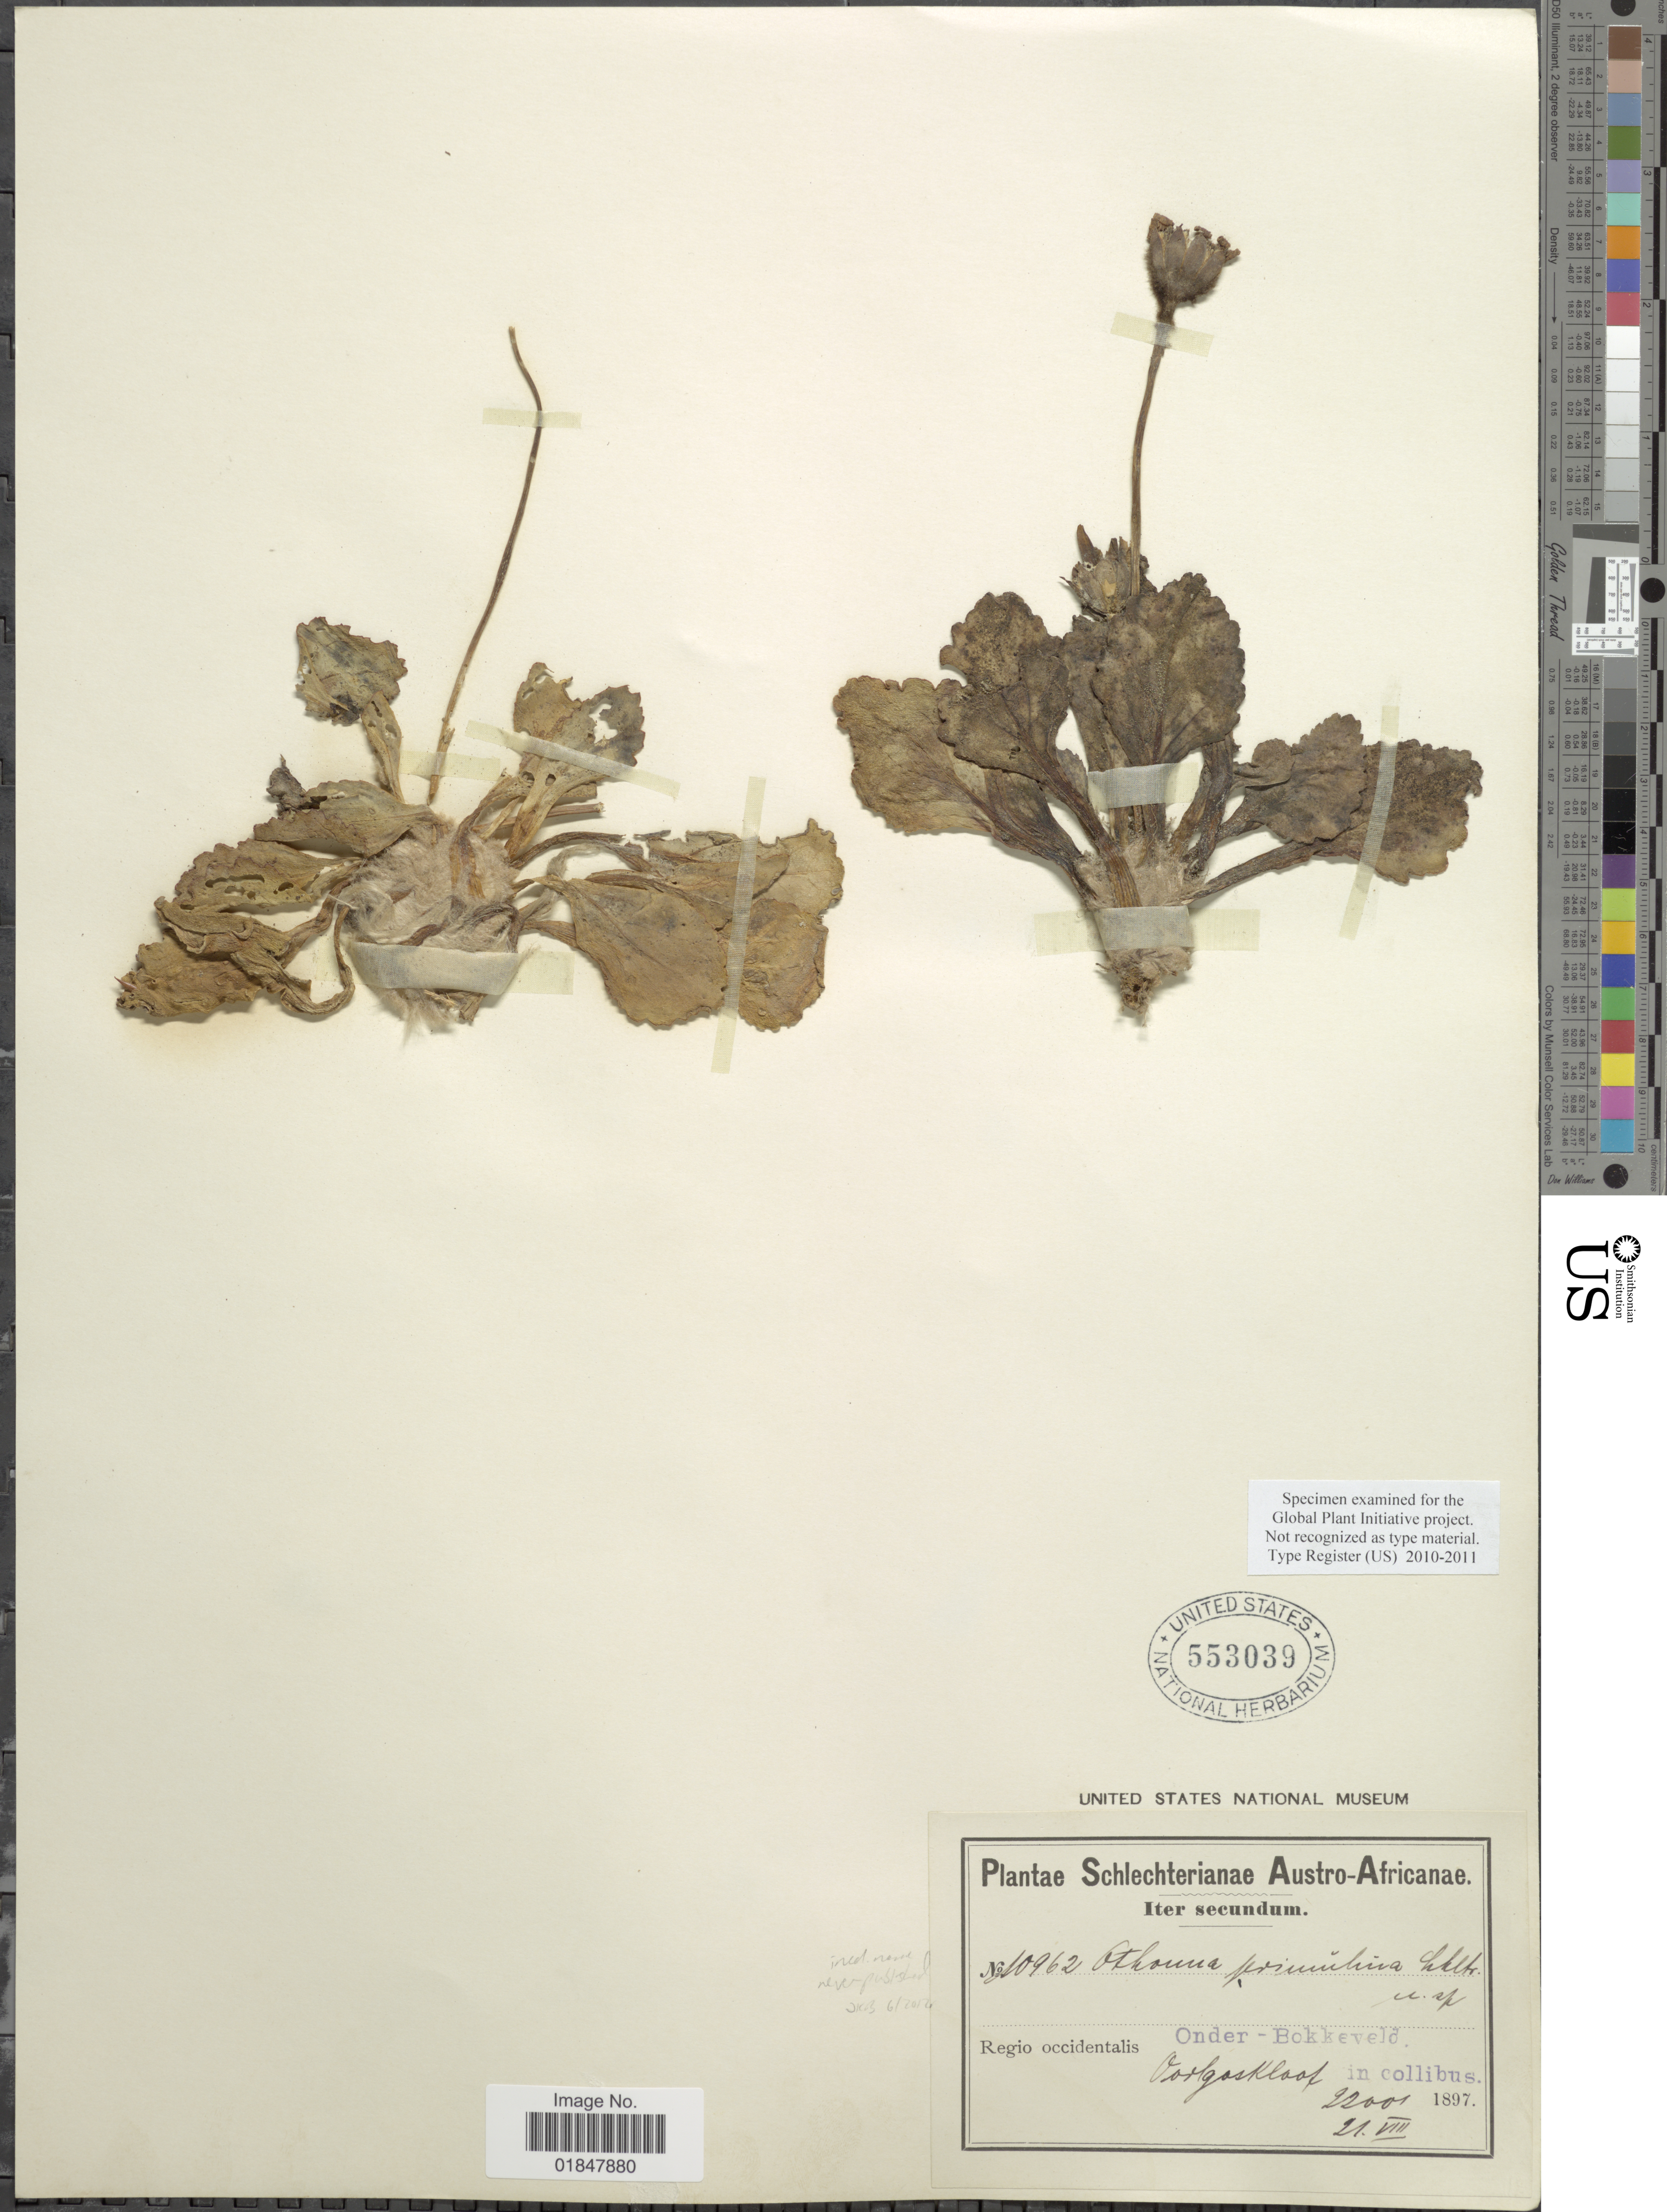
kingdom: Plantae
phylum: Tracheophyta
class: Magnoliopsida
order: Asterales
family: Asteraceae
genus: Othonna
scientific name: Othonna sp.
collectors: Schlechter, --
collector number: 10962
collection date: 1897-08-21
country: South Africa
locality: Austro-Africanae, Regio occidentalis, Onder-Bokkeveld. Oorlogskloof in collibus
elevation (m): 671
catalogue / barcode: US 553039